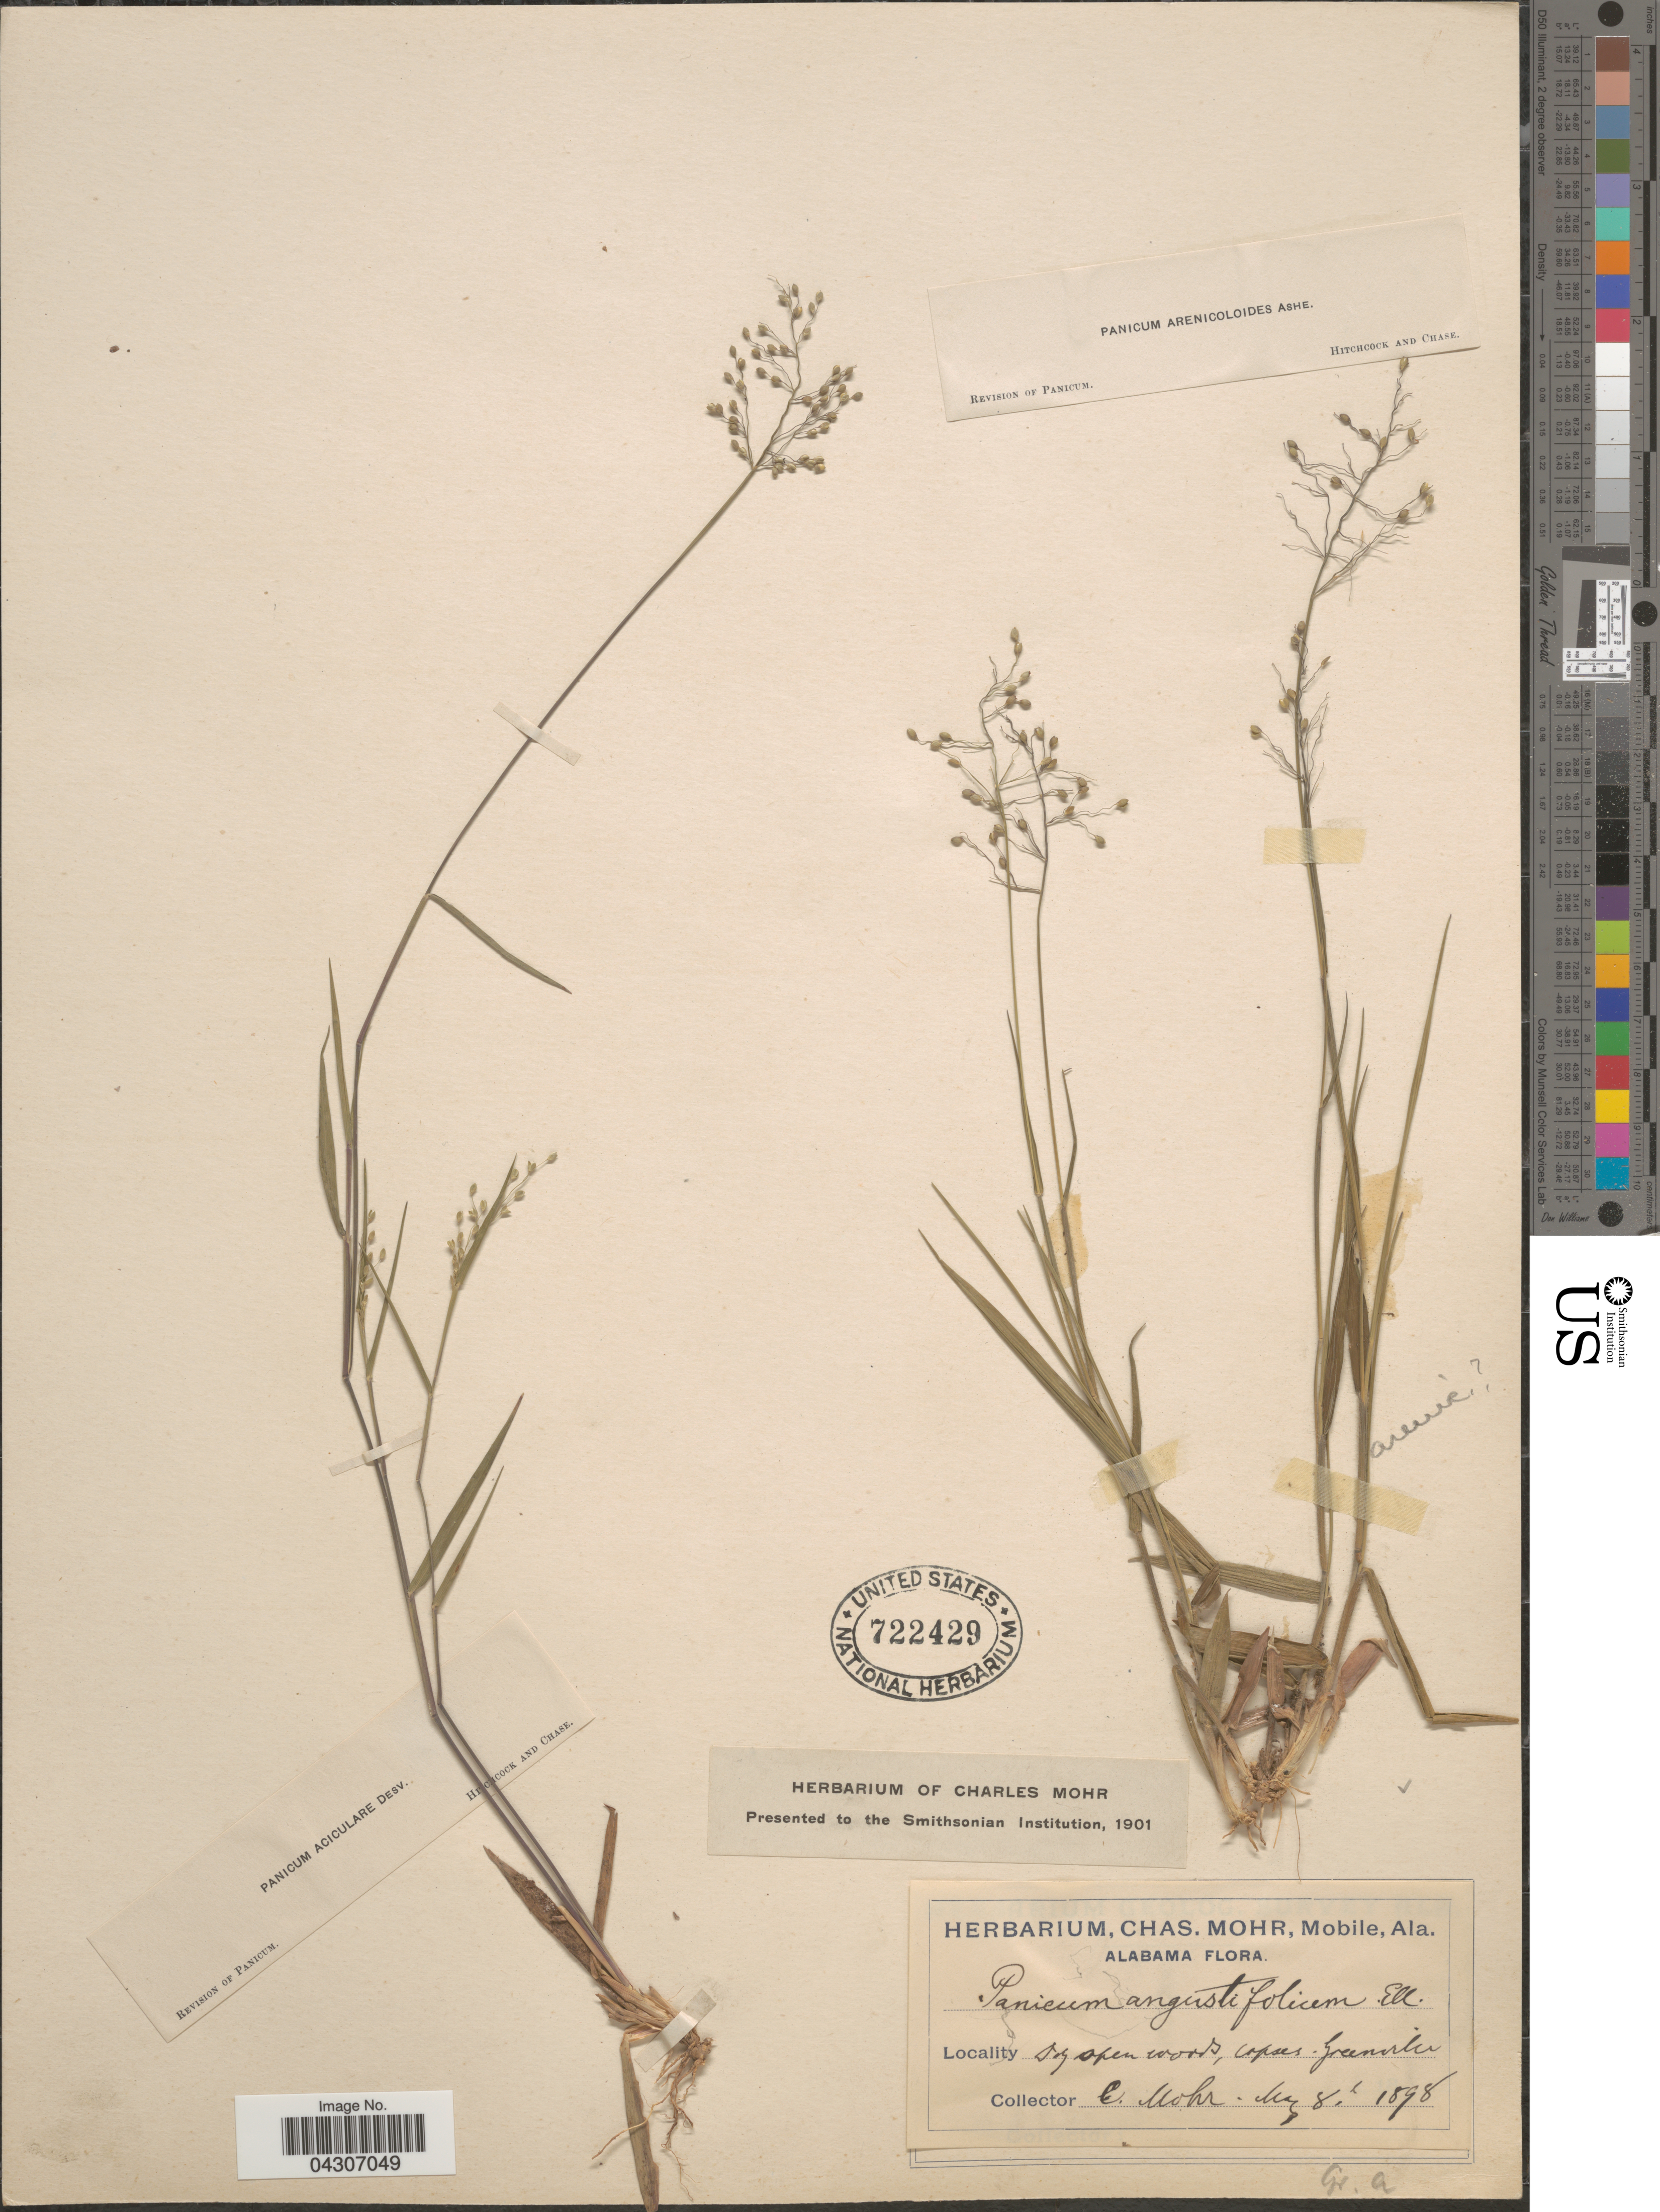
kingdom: Plantae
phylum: Tracheophyta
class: Liliopsida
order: Poales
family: Poaceae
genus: Dichanthelium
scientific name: Dichanthelium aciculare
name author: (Desv. ex Poir.) Gould & C.A. Clark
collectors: Mohr, C. T. (herbarium)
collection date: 1898-05-08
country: United States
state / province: Alabama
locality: Greenville.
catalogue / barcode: US 722429